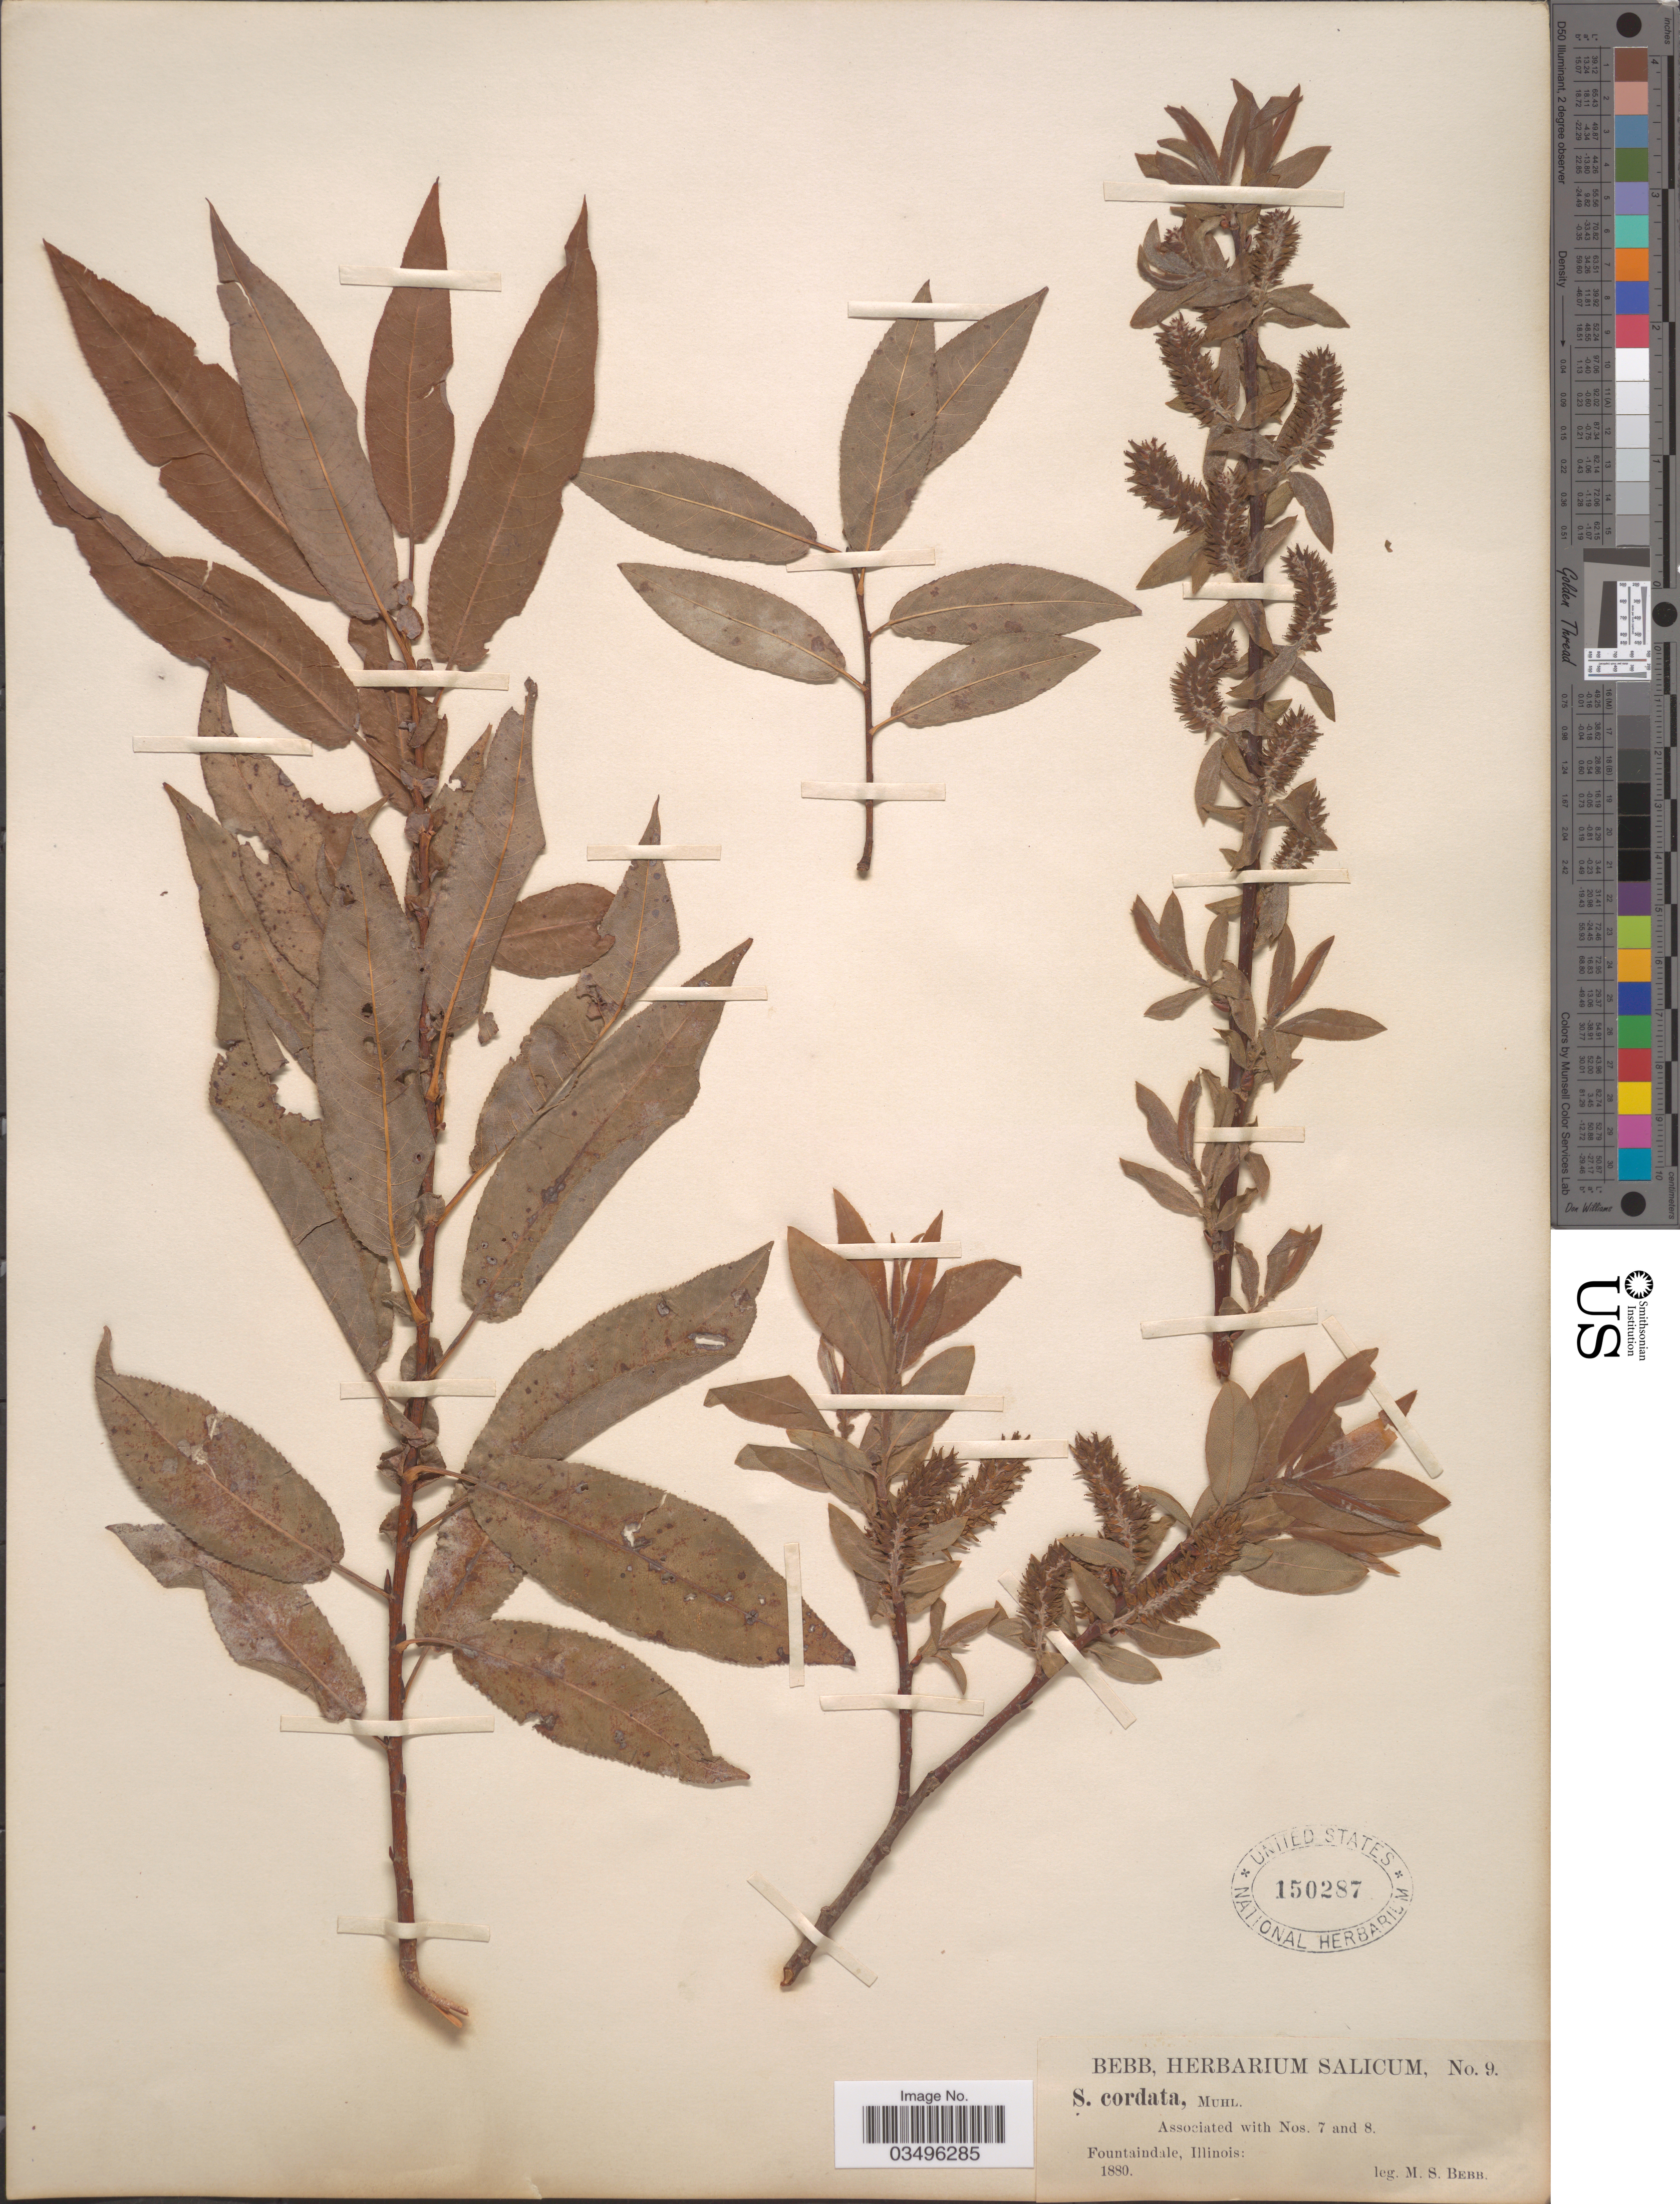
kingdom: Plantae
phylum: Tracheophyta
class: Magnoliopsida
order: Malpighiales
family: Salicaceae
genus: Salix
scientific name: Salix cordata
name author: Michx.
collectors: M. Bebb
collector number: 9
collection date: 1880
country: United States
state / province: Illinois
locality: Fountaindale.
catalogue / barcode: US 150287